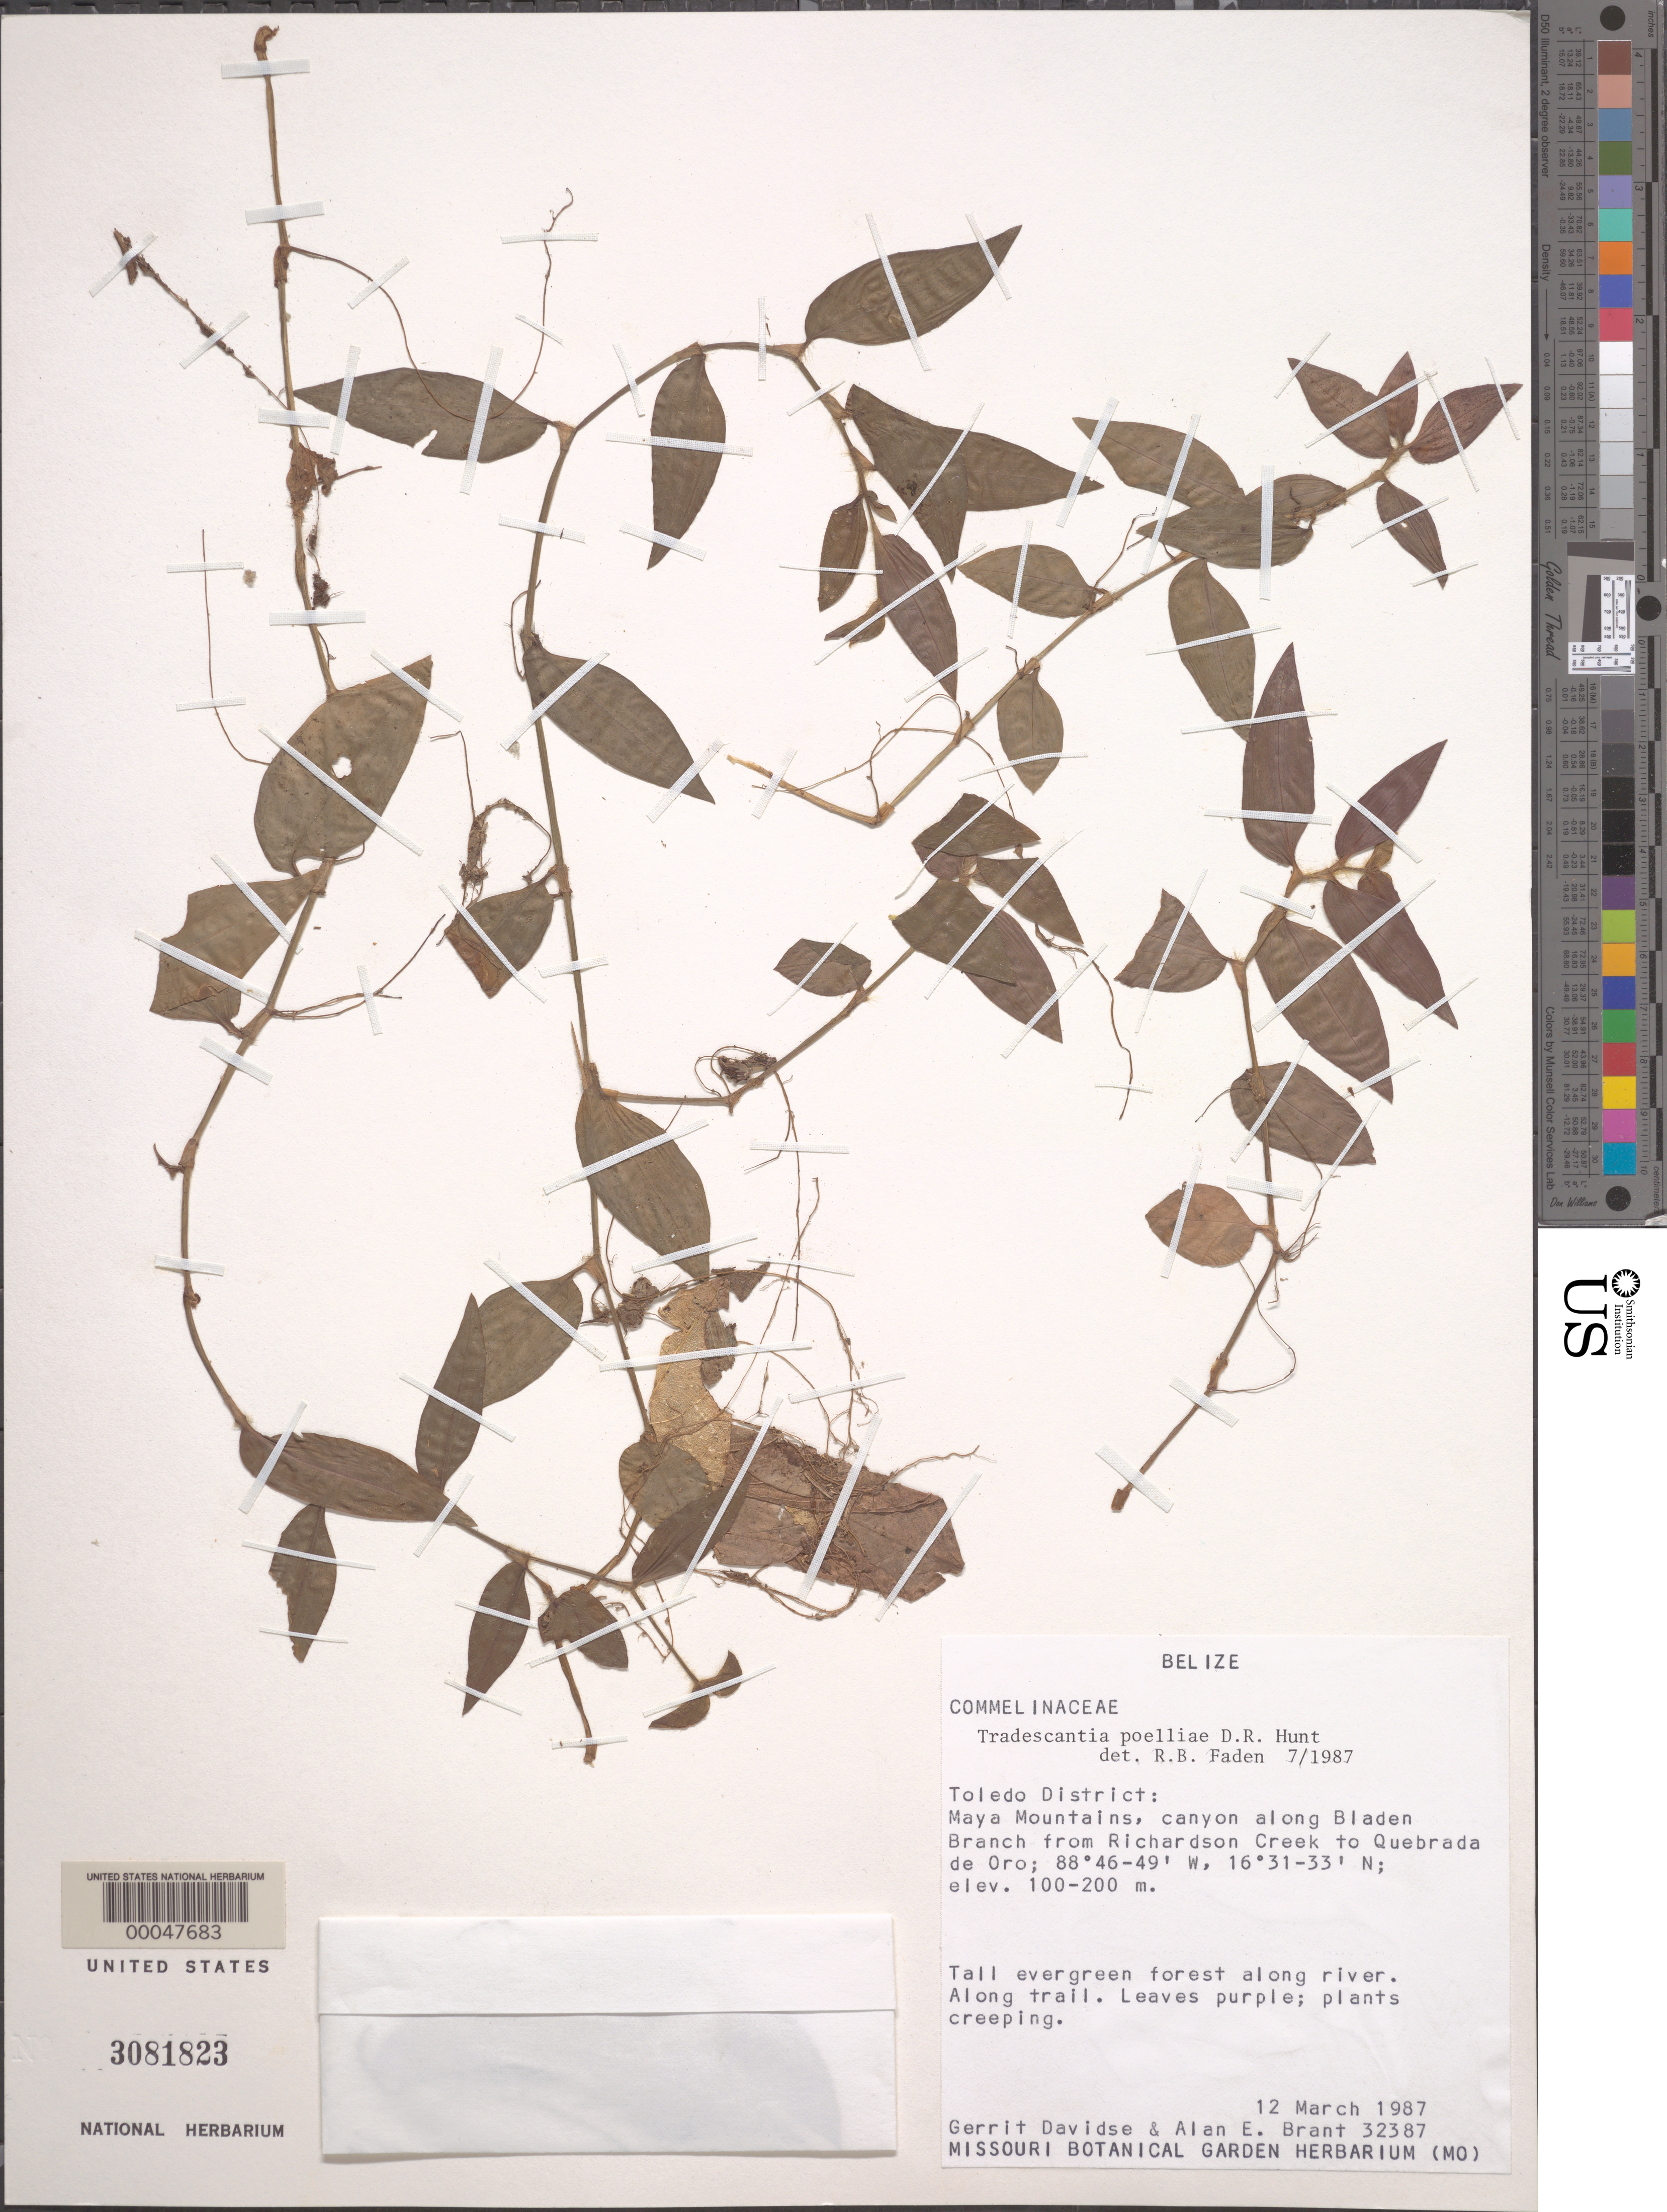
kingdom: Plantae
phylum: Tracheophyta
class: Liliopsida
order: Commelinales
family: Commelinaceae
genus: Tradescantia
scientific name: Tradescantia poelliae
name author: D.R. Hunt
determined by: Faden, Robert B., (US), Smithsonian Institution - National Museum of Natural History (UNITED STATES)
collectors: G. Davidse & A. Brant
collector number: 32387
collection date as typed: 12 Mar 1987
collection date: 1987-03-12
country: Belize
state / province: Toledo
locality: Maya Mtns., canyon along Bladen Branch from Richardson Creek to Quebrada de Oro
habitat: Tall evergreen forest along river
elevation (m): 100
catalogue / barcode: US 3081823